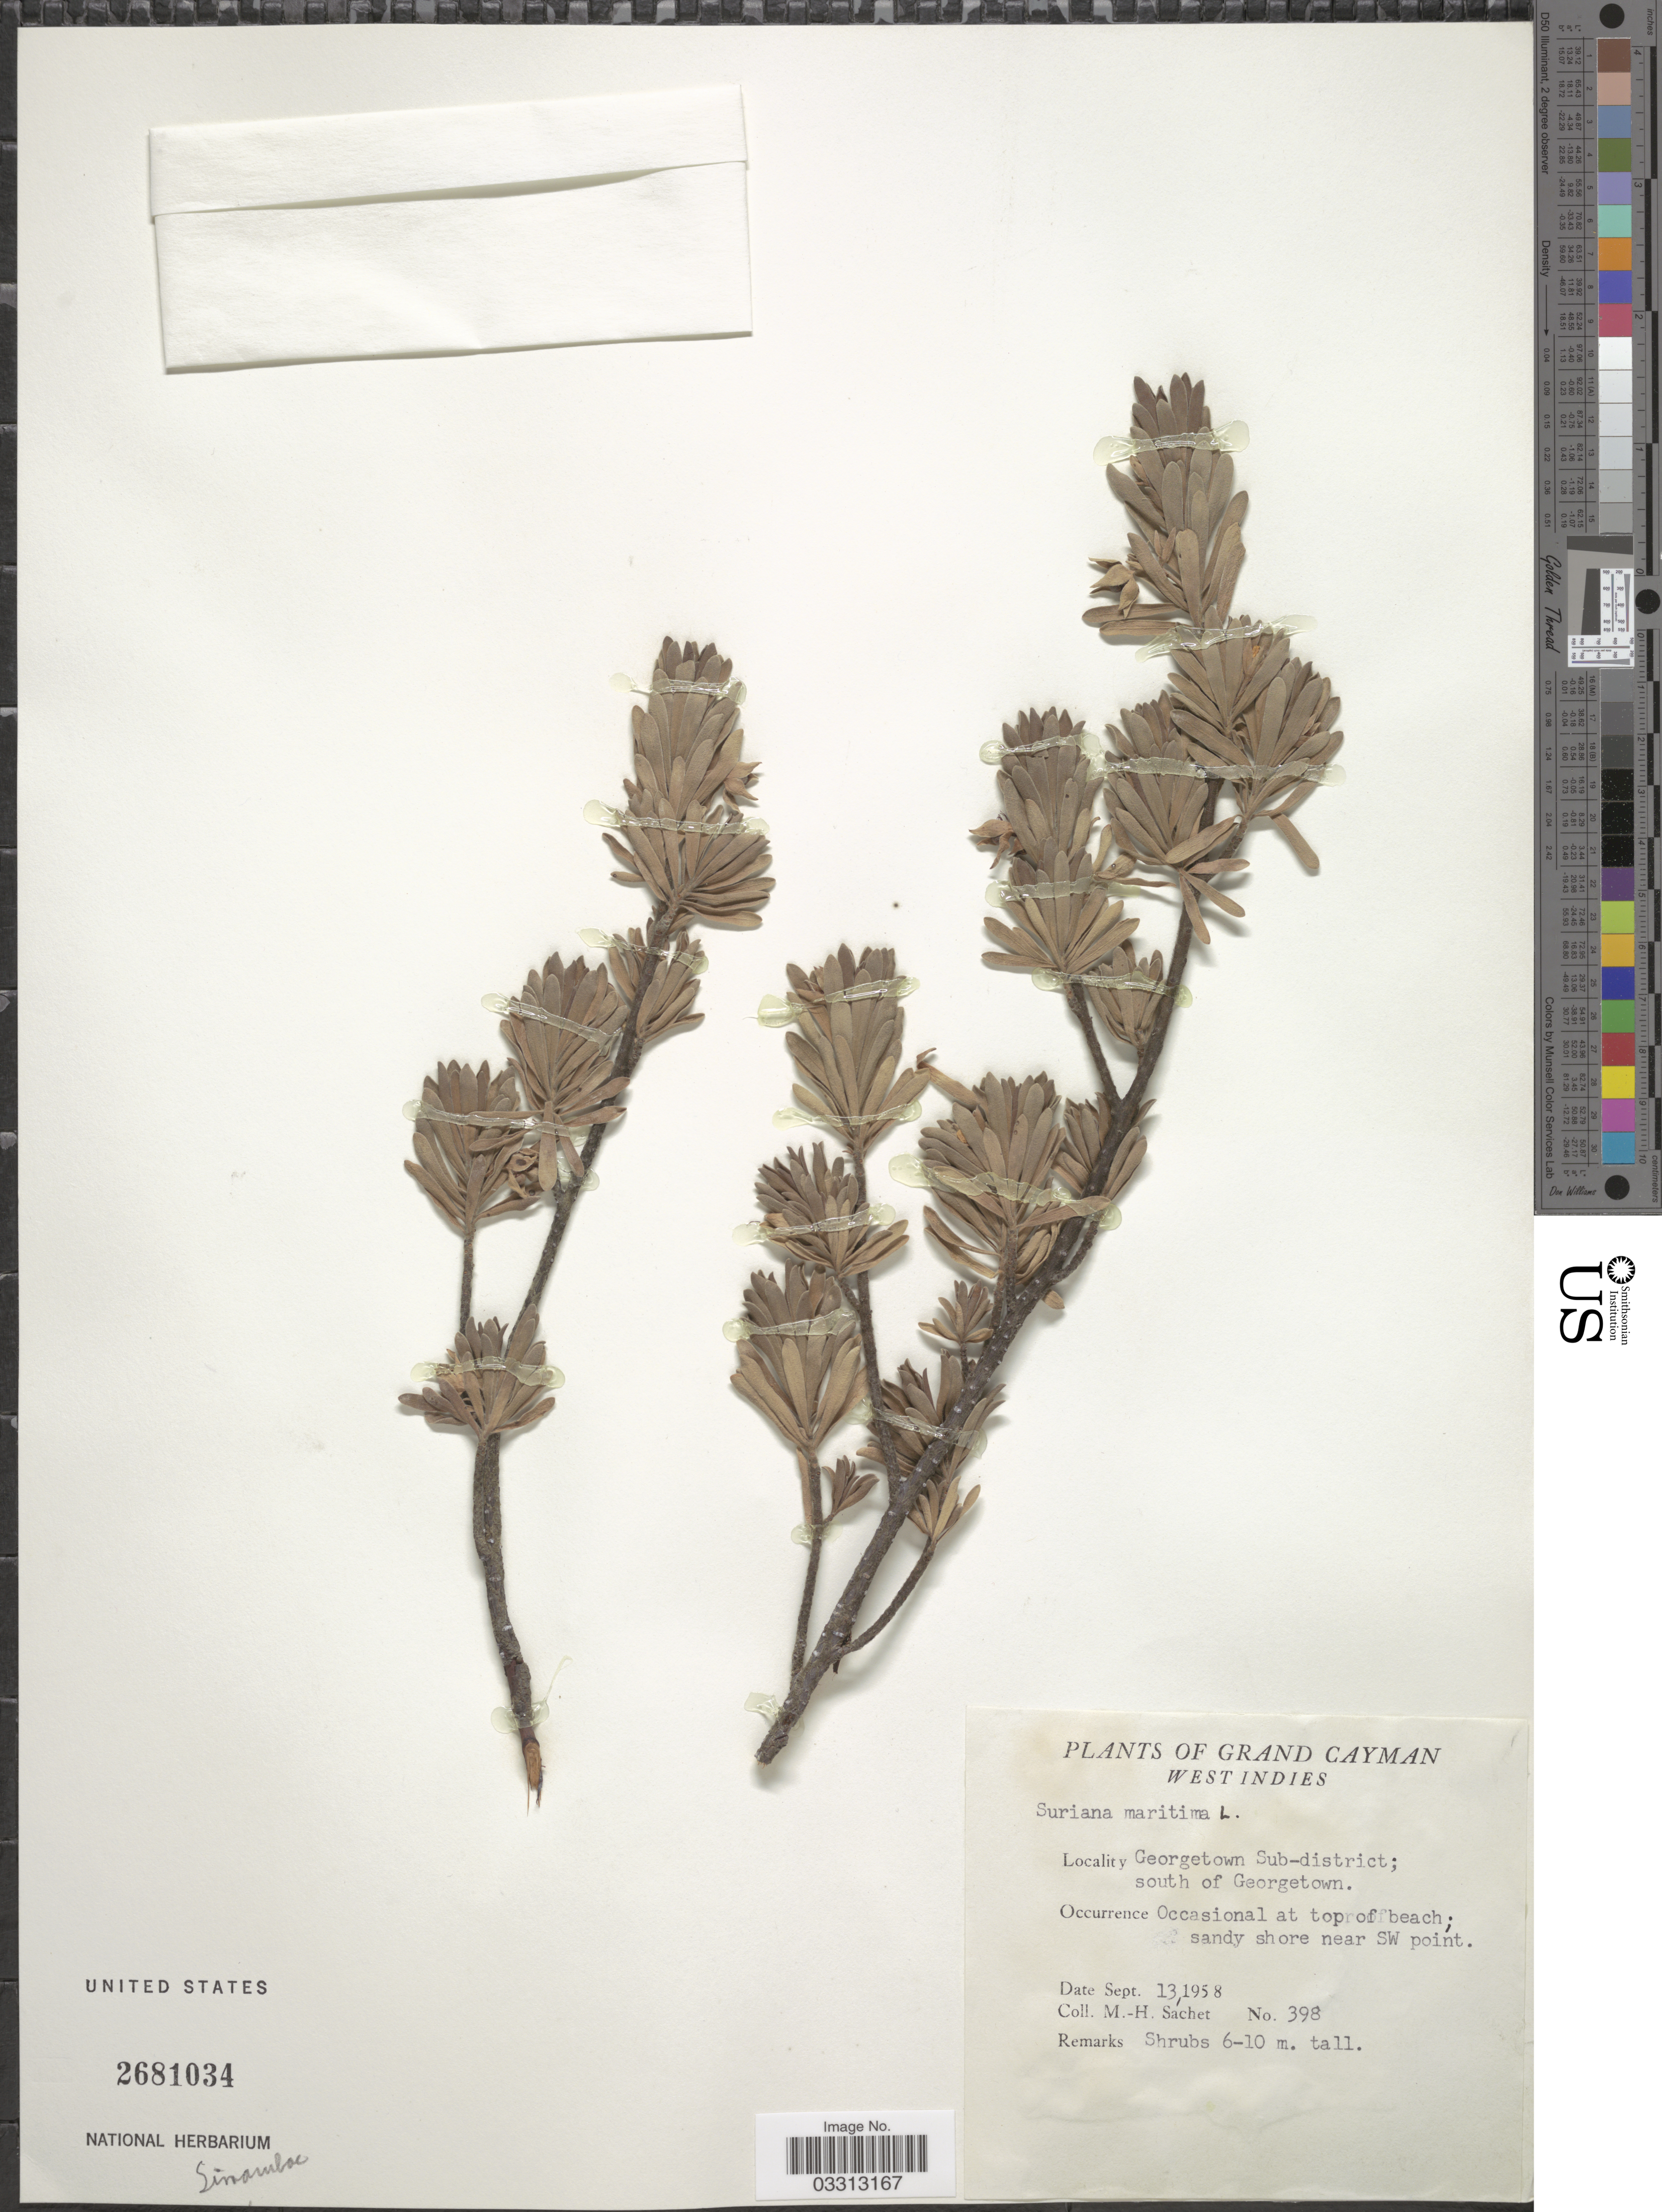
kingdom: Plantae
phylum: Tracheophyta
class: Magnoliopsida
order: Fabales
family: Surianaceae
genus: Suriana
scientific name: Suriana sp.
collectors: M.-H. Sachet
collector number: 398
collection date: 1958-09-13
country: Cayman Islands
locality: Grand Cayman. West Indies. Georgetown Sub-district; south of Georgetown. Sandy shore near SW point.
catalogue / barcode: US 2681034